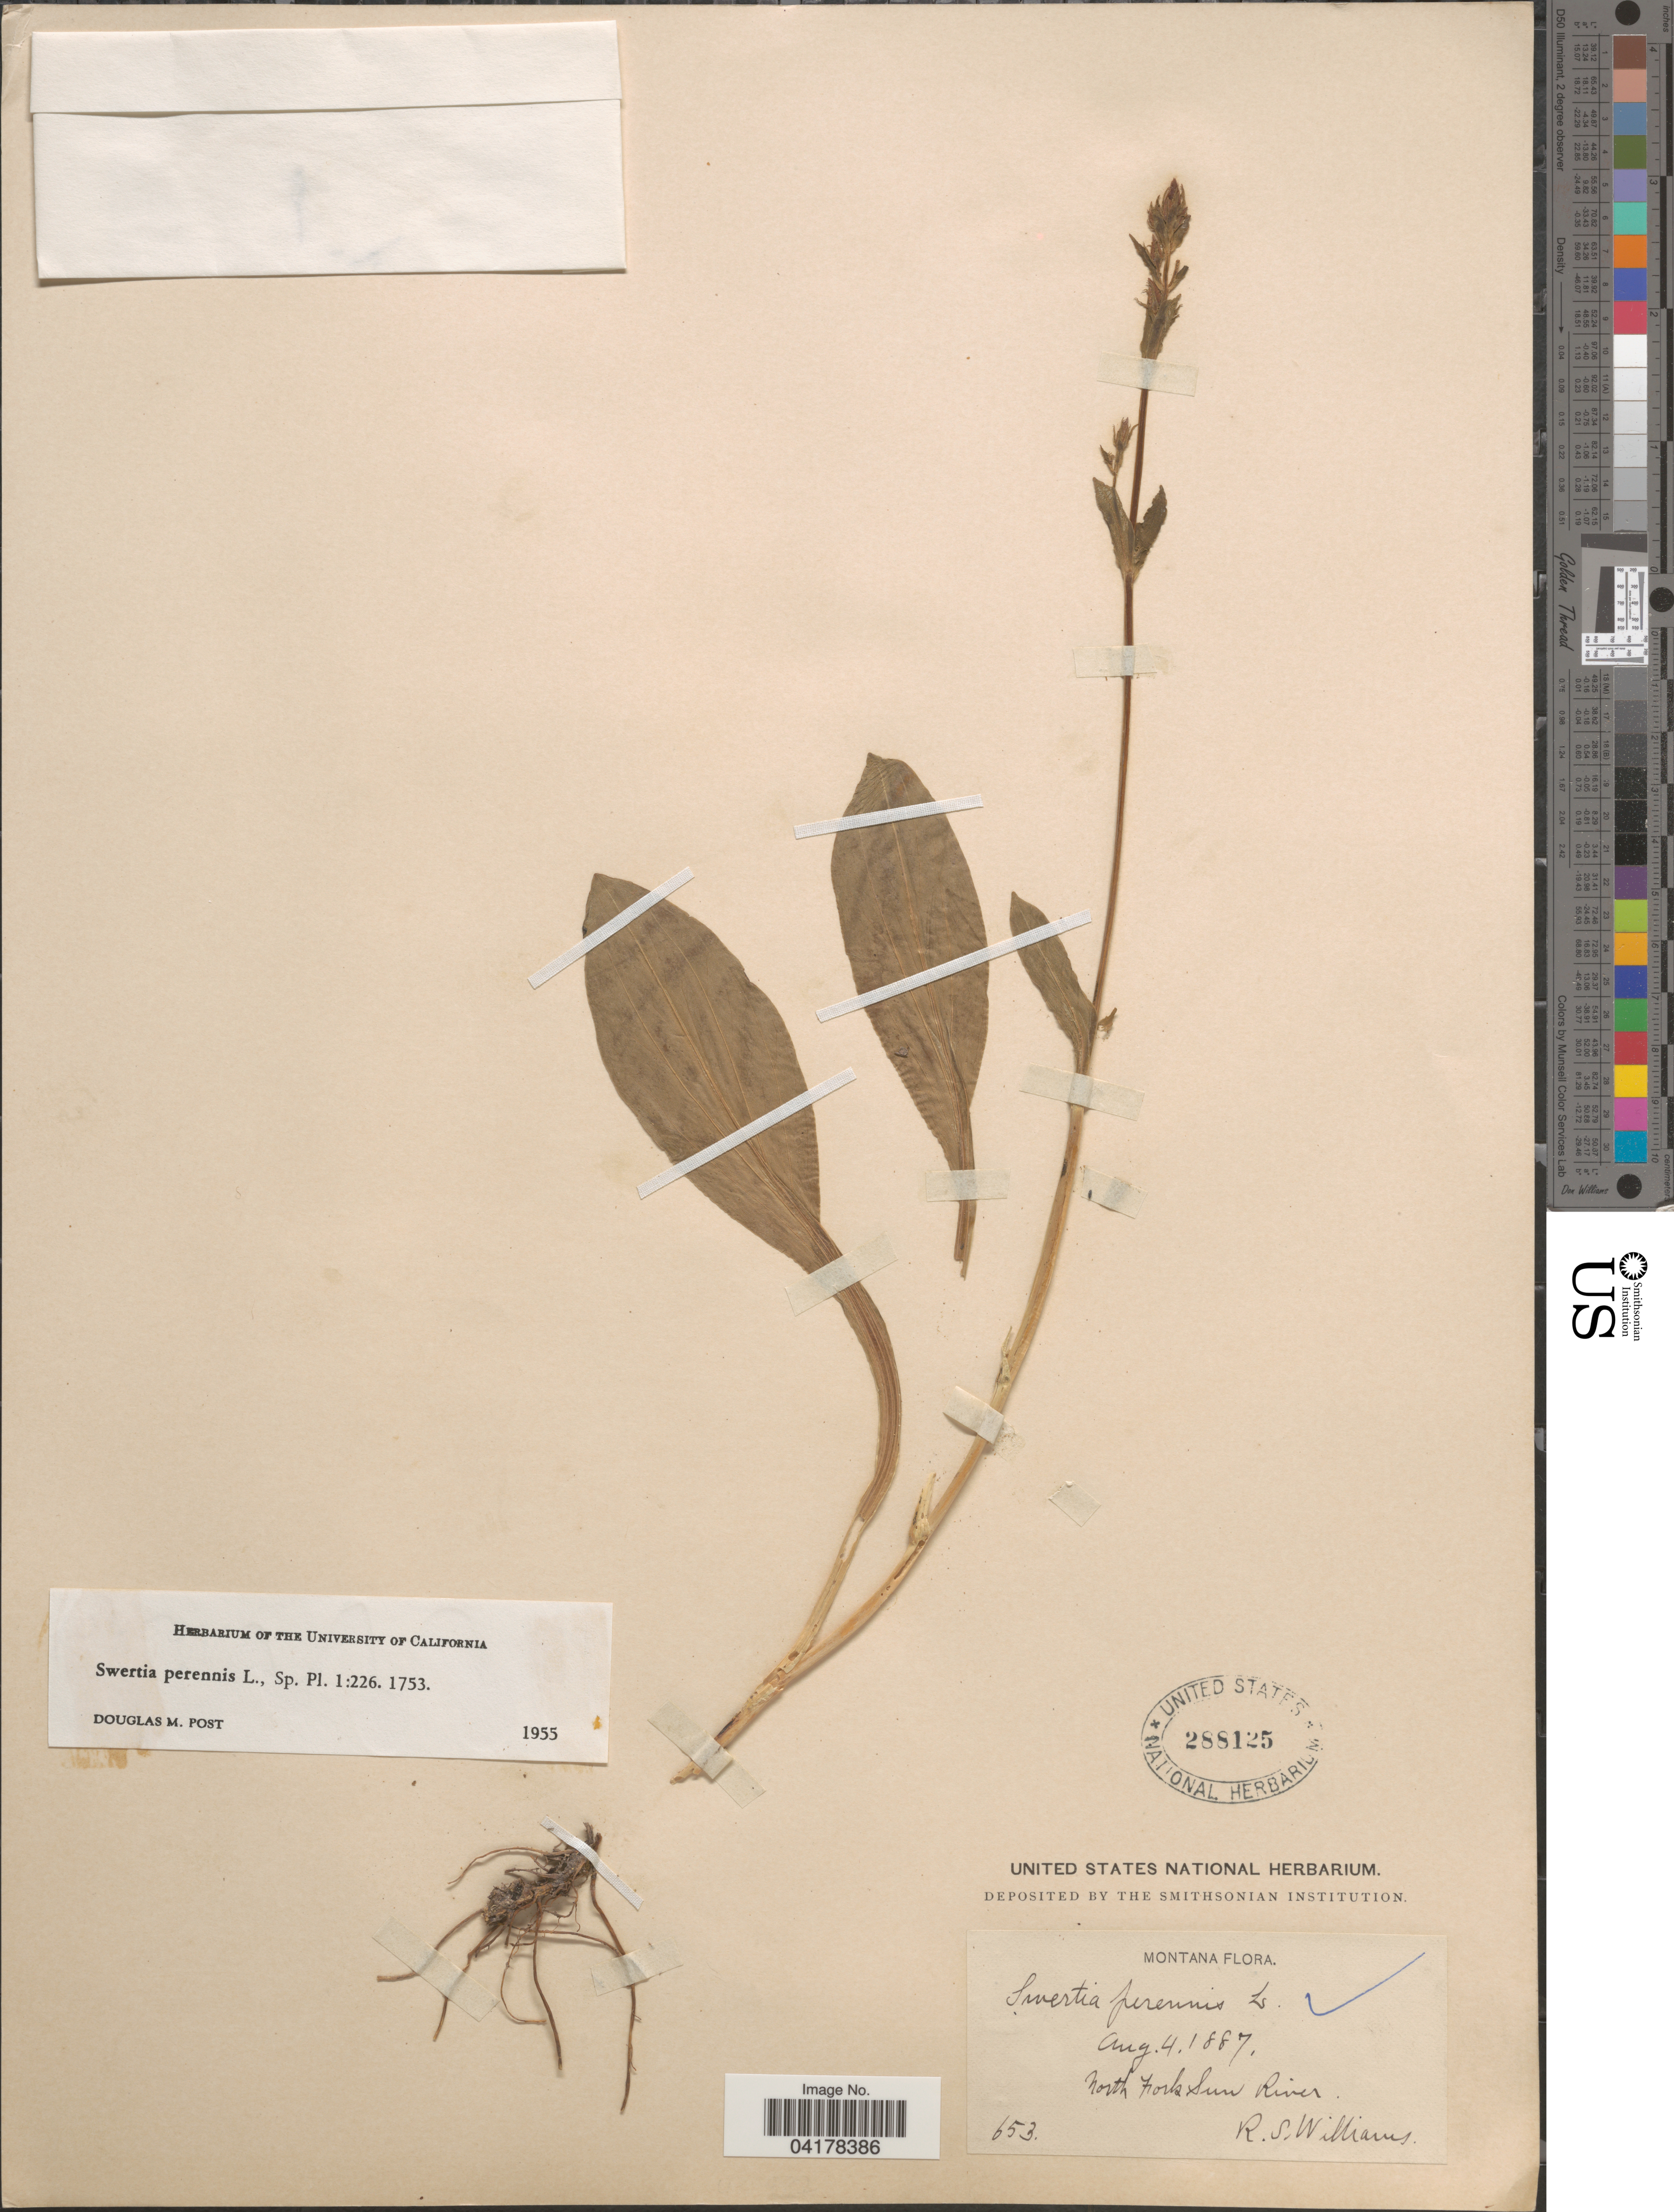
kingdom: Plantae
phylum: Tracheophyta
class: Magnoliopsida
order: Gentianales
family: Gentianaceae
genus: Swertia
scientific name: Swertia perennis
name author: L.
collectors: R. S. Williams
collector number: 653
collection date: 1887-08-04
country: United States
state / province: Montana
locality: North Fork Sun River.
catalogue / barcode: US 288125